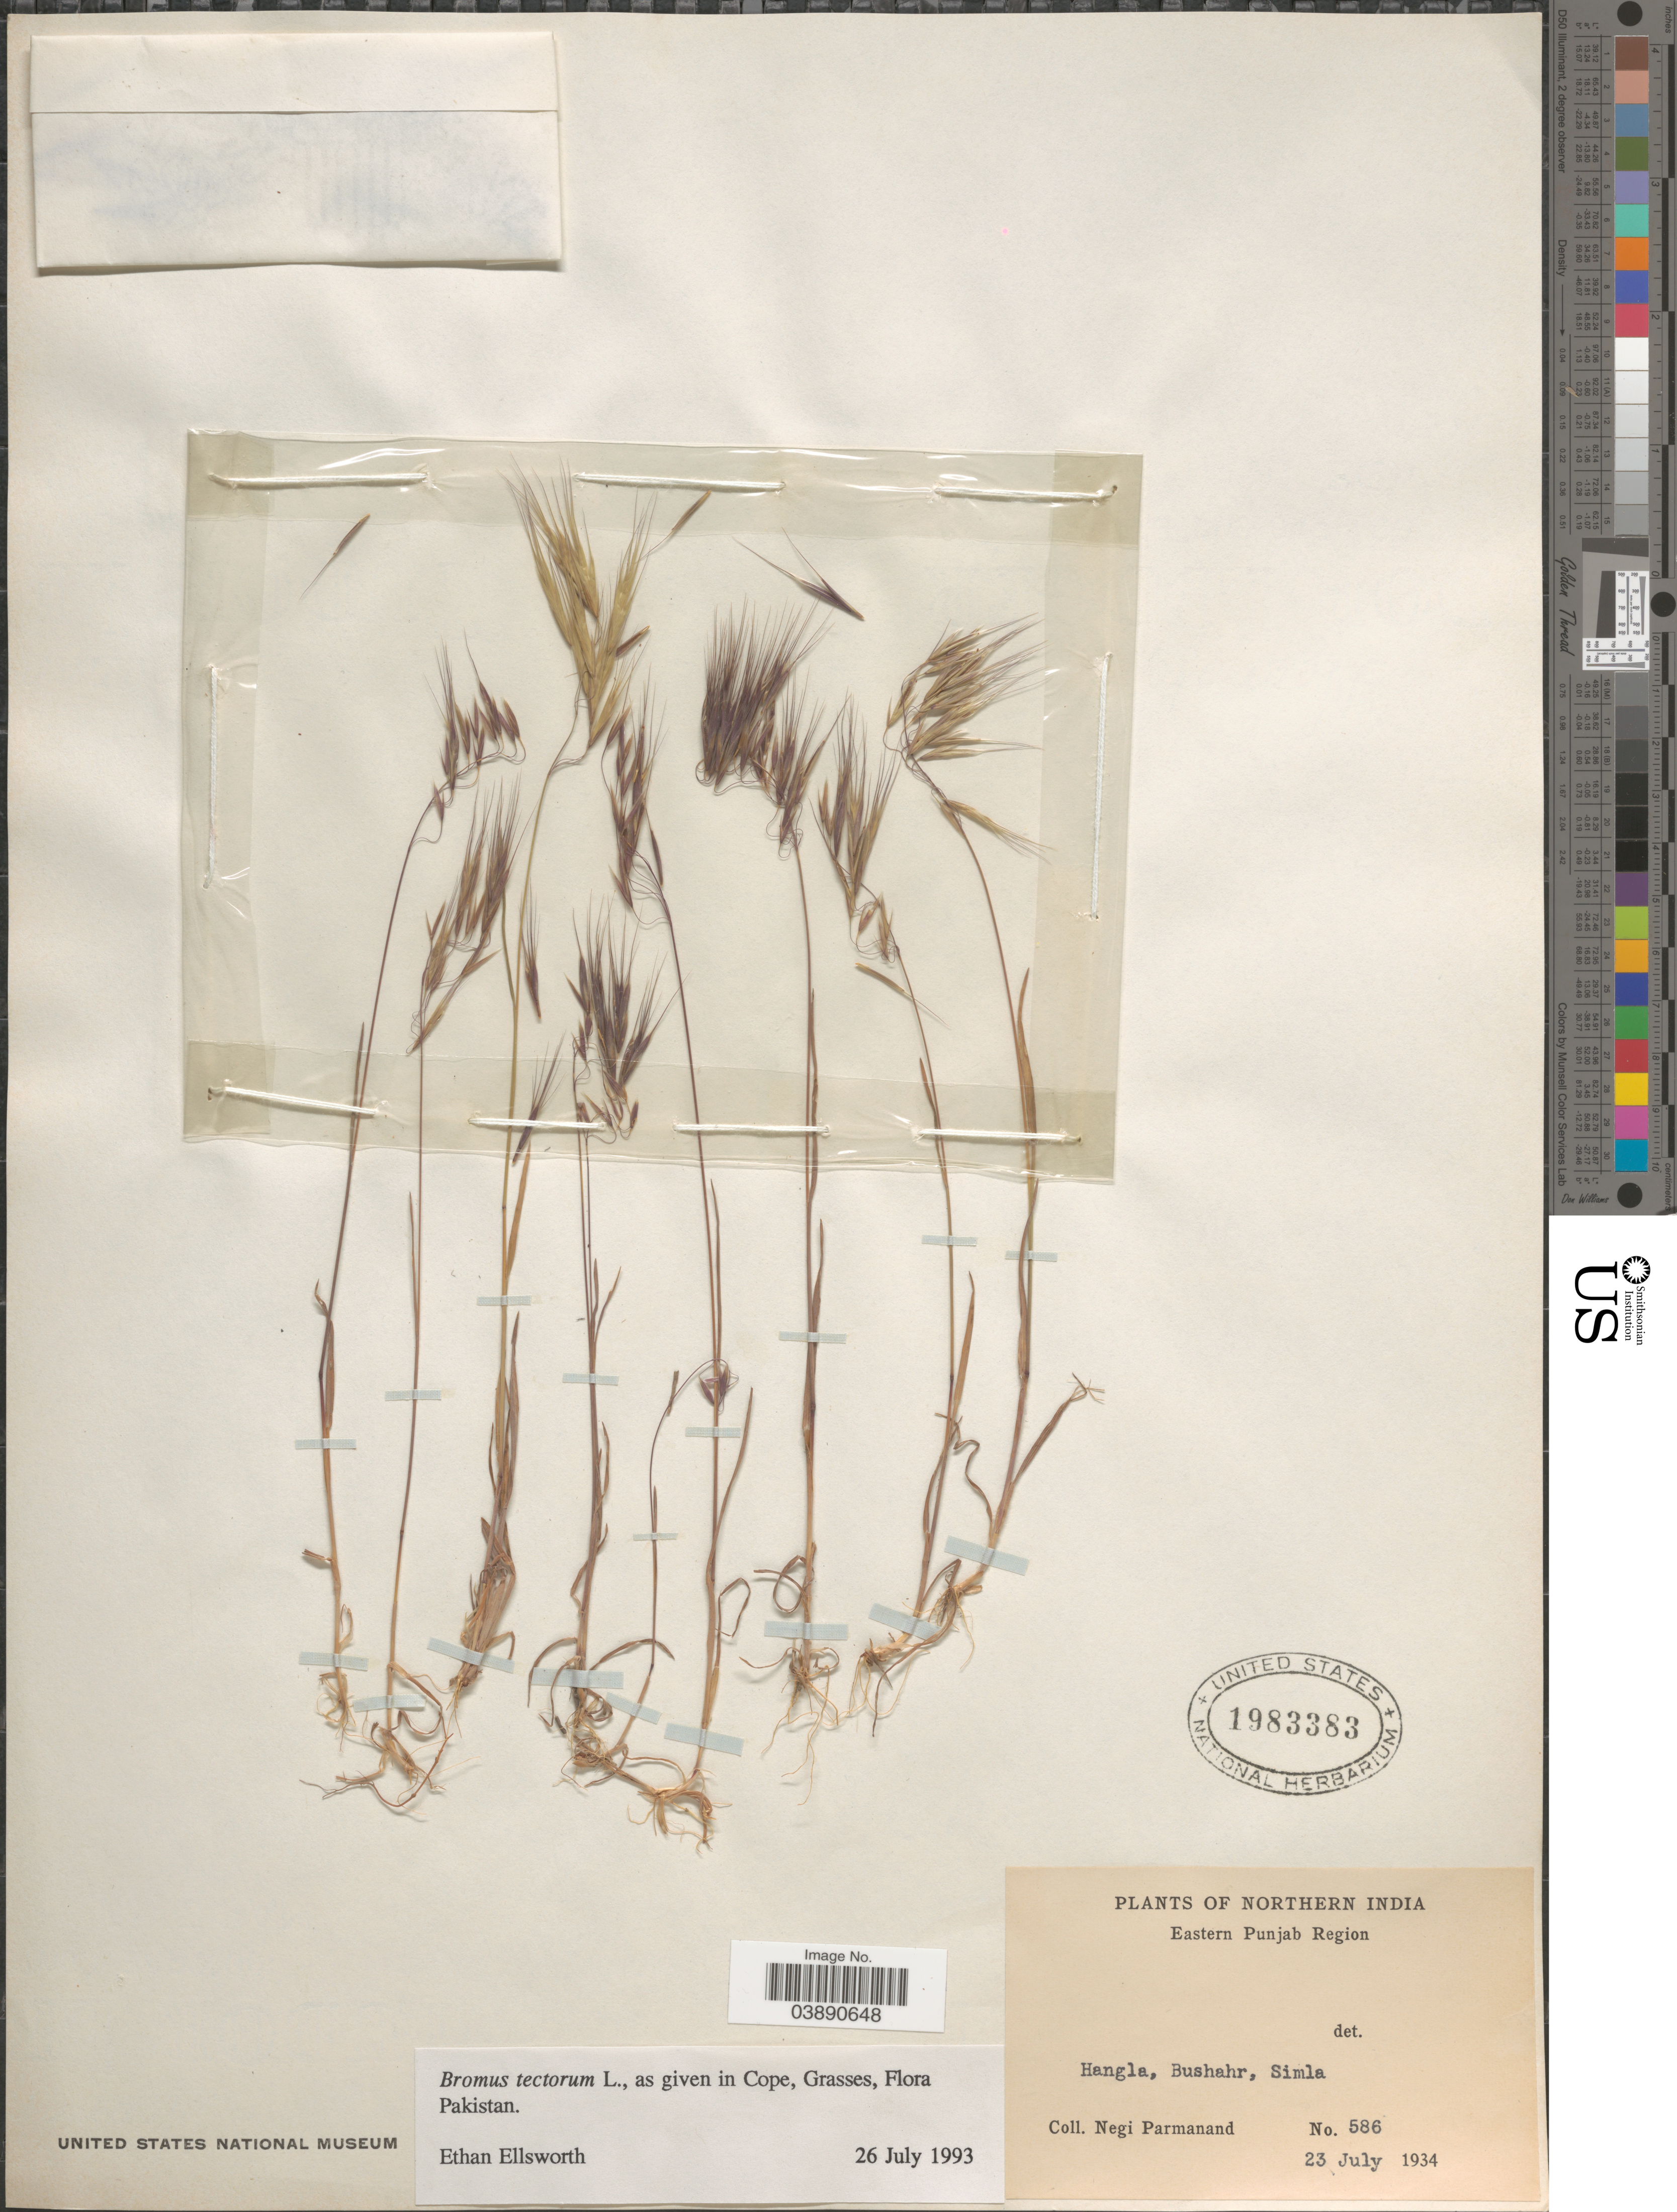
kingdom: Plantae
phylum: Tracheophyta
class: Liliopsida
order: Poales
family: Poaceae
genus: Bromus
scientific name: Bromus tectorum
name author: L.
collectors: N. Parmanand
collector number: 586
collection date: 1934-07-23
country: India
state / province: Himachal Pradesh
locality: Northern India. Eastern Punjab Region. Hangla, Bushahr, Simla.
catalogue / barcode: US 1983383